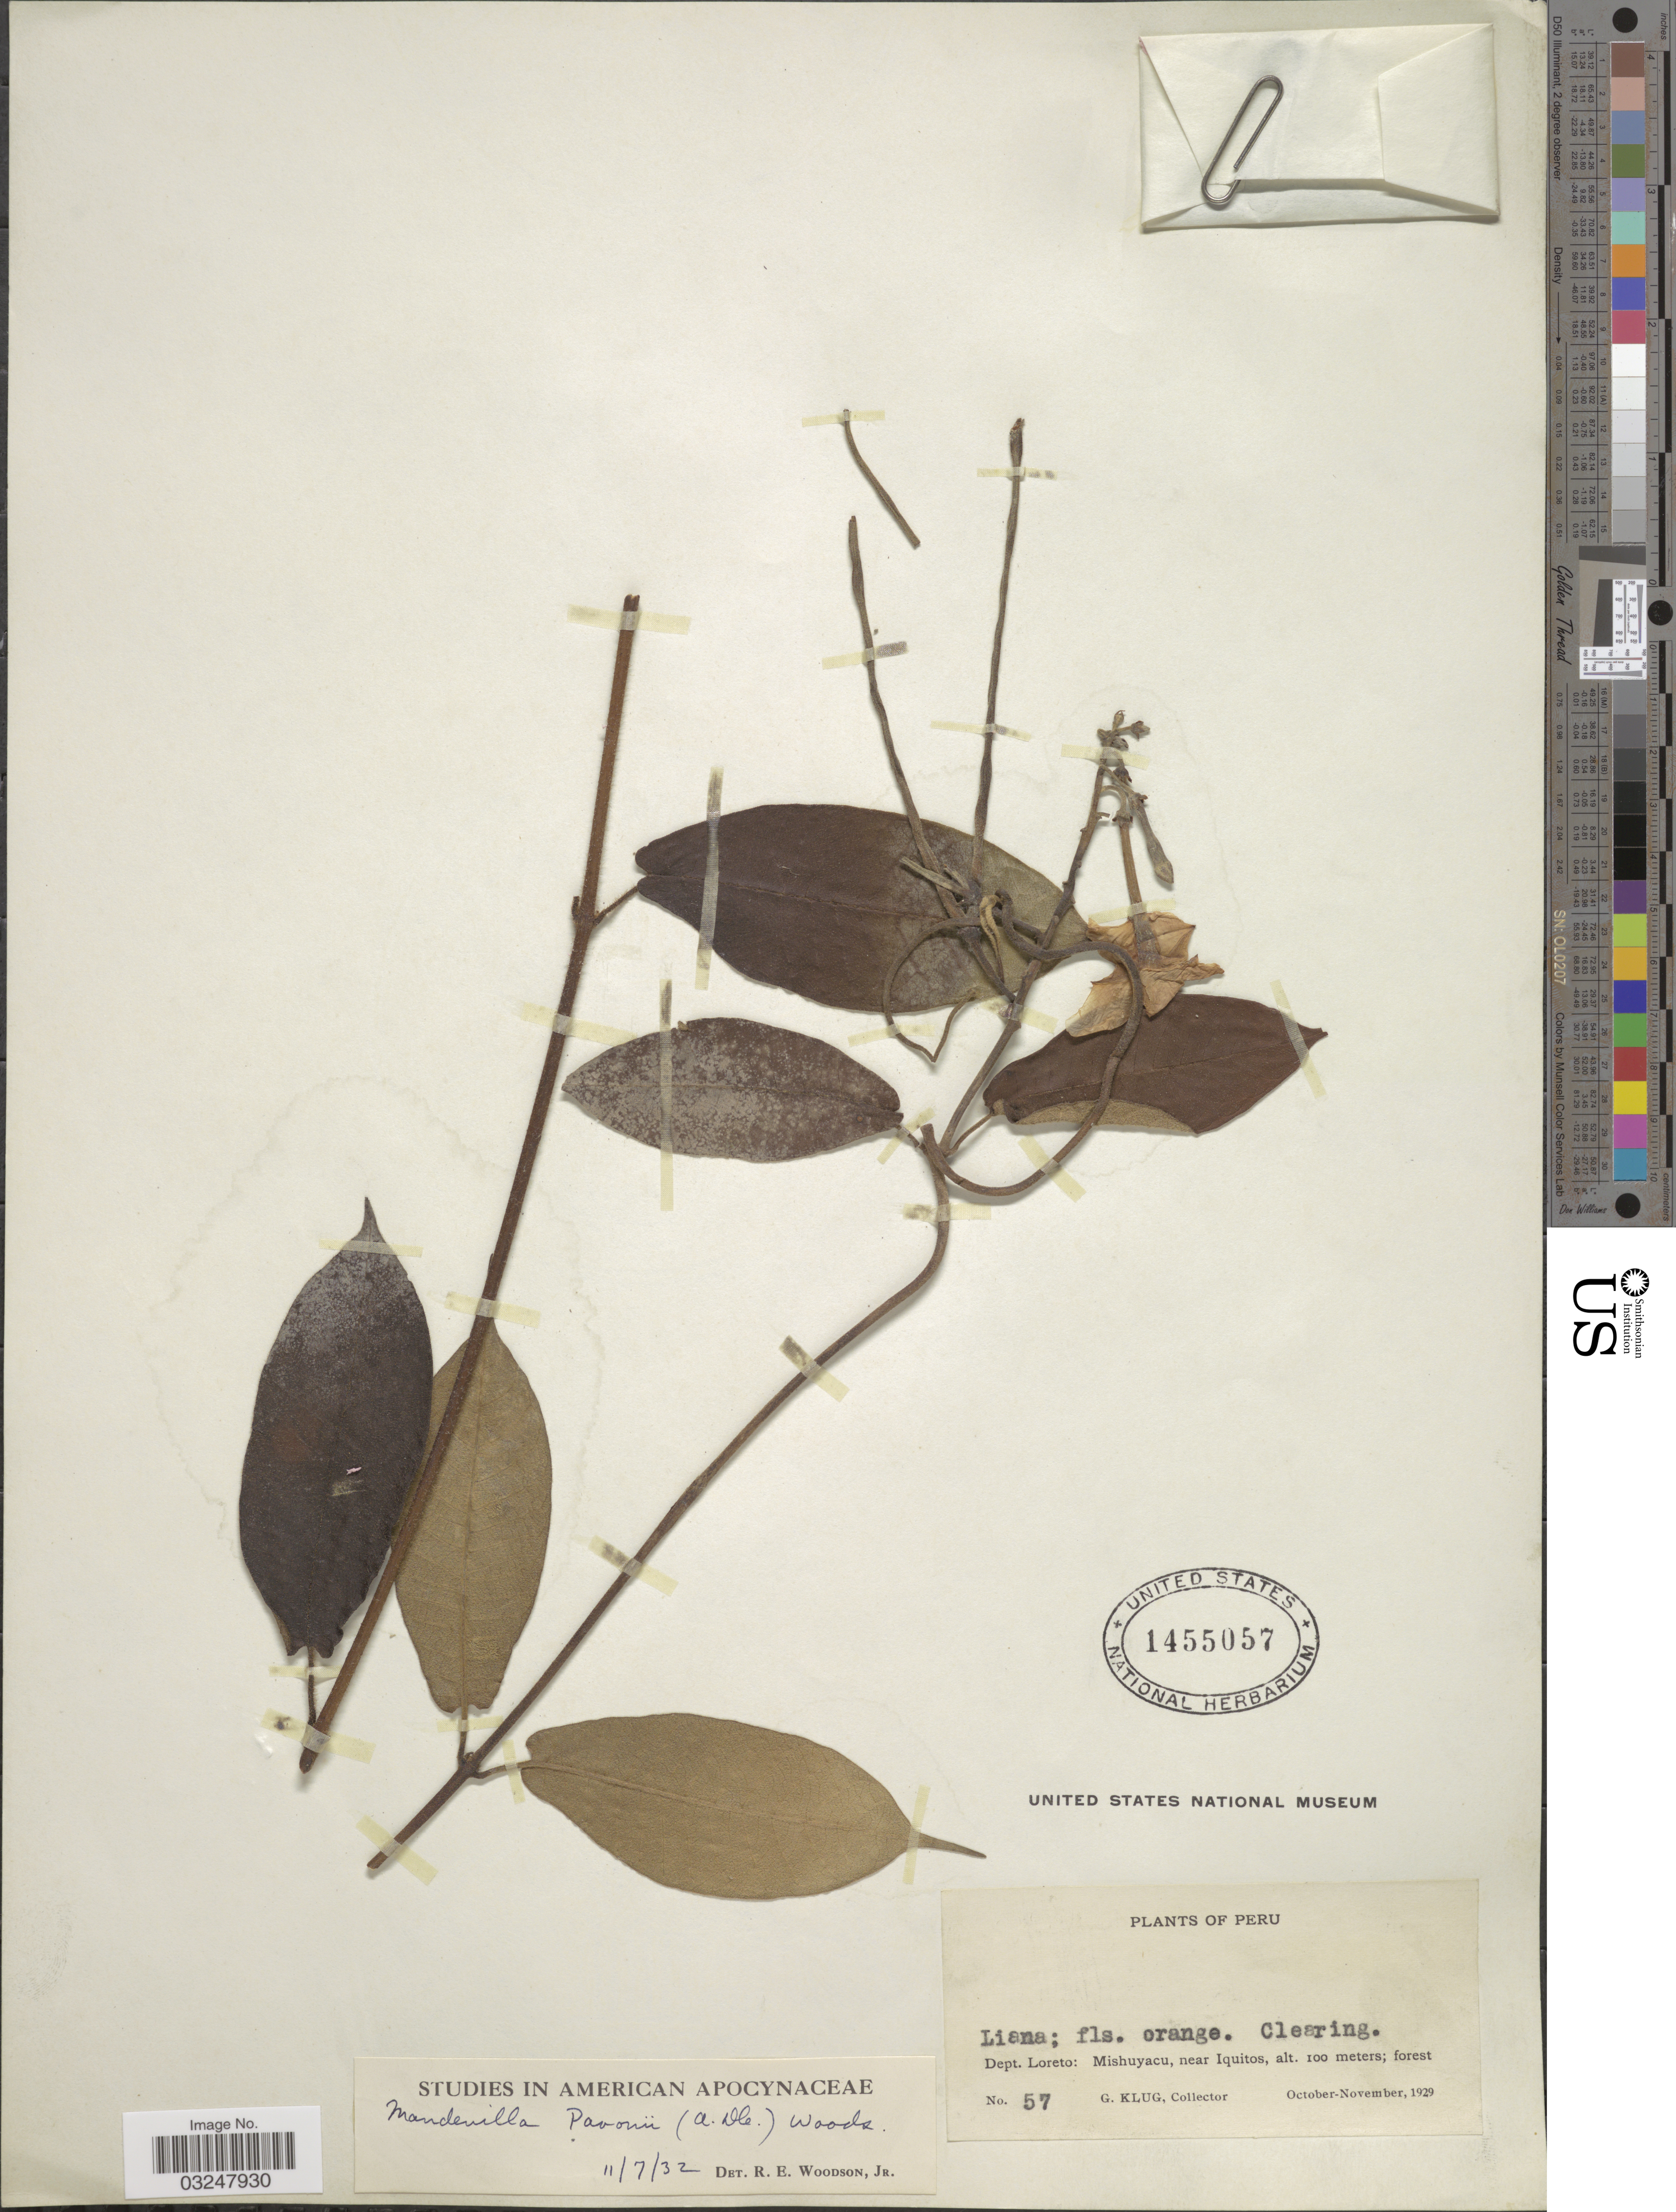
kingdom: Plantae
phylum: Tracheophyta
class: Magnoliopsida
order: Gentianales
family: Apocynaceae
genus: Mandevilla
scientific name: Mandevilla pavonii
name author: (A. DC.) Woodson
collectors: G. Klug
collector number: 57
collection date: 1929-10/1929-11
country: Peru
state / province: Loreto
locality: Dept. Loreto: Mishuyacu, near Iquitos.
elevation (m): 100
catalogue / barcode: US 1455057